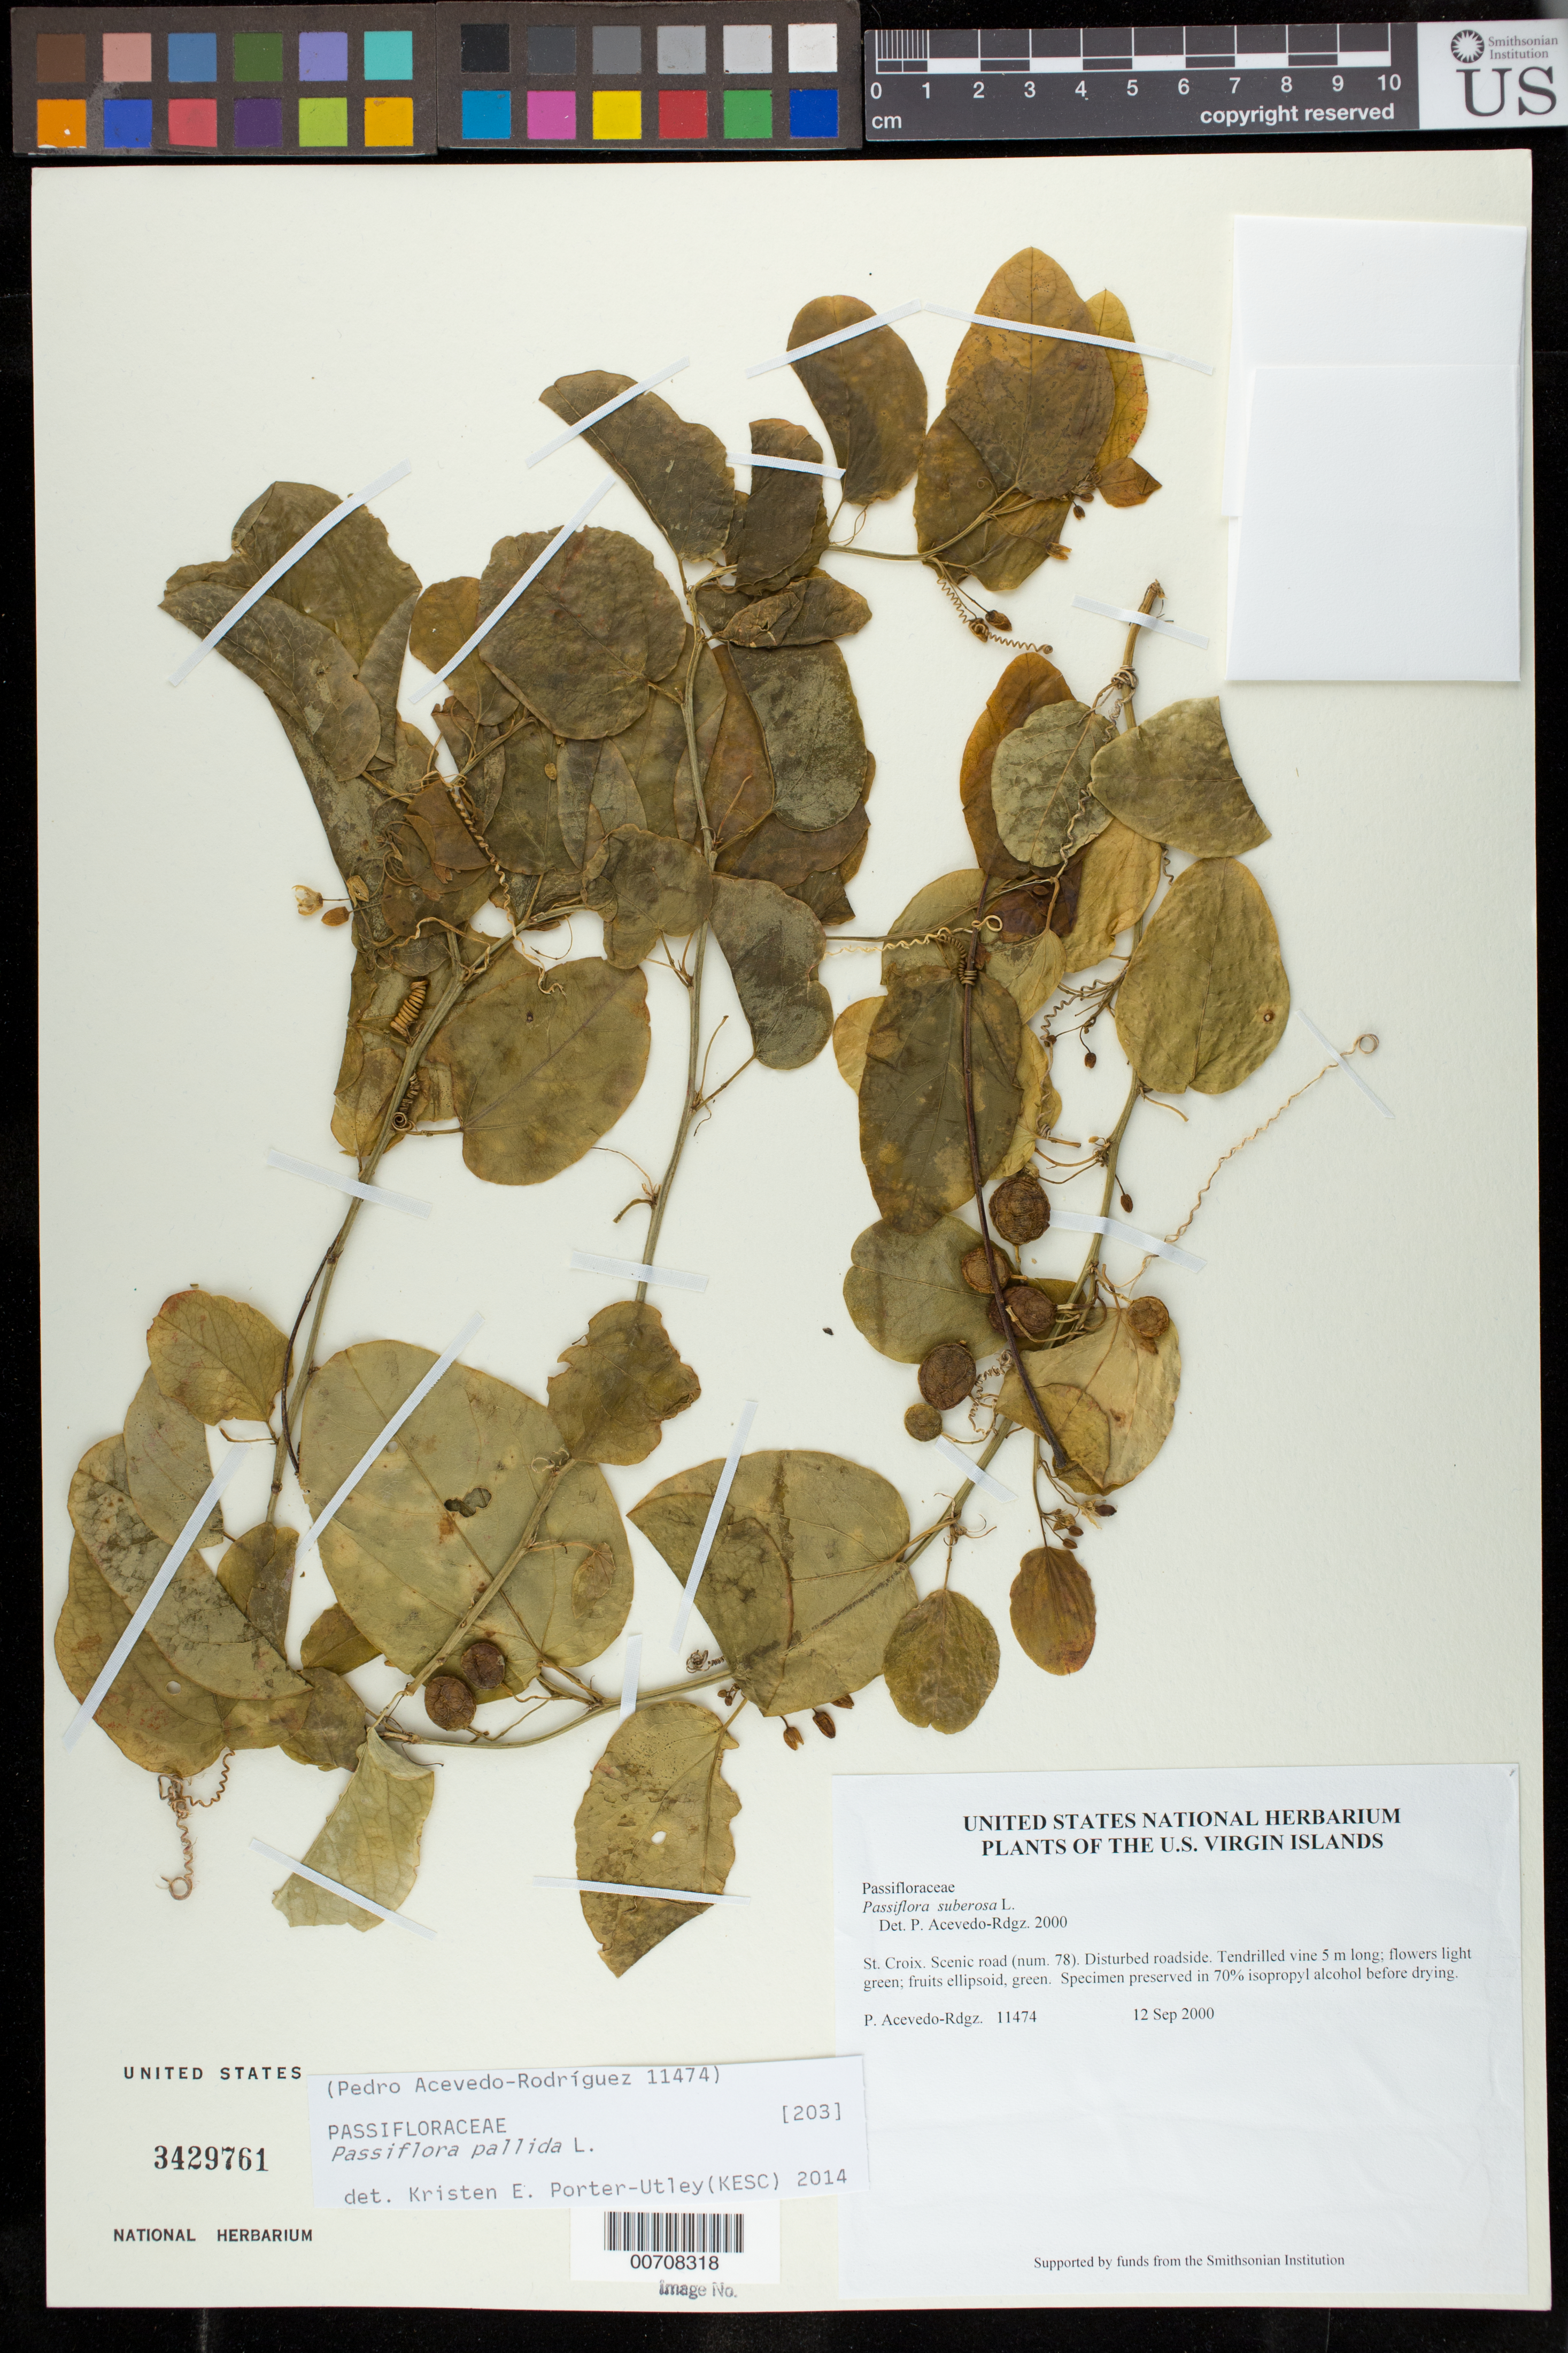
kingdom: Plantae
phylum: Tracheophyta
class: Magnoliopsida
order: Malpighiales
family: Passifloraceae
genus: Passiflora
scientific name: Passiflora pallida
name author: L.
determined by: Porter-Utley, K. E.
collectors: P. Acevedo-Rodr.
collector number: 11474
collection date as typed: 12 Sep 2000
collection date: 2000-09-12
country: U.S. Virgin Islands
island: St. Croix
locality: Scenic road (num. 78).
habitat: Disturbed roadside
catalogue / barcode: US 3429761